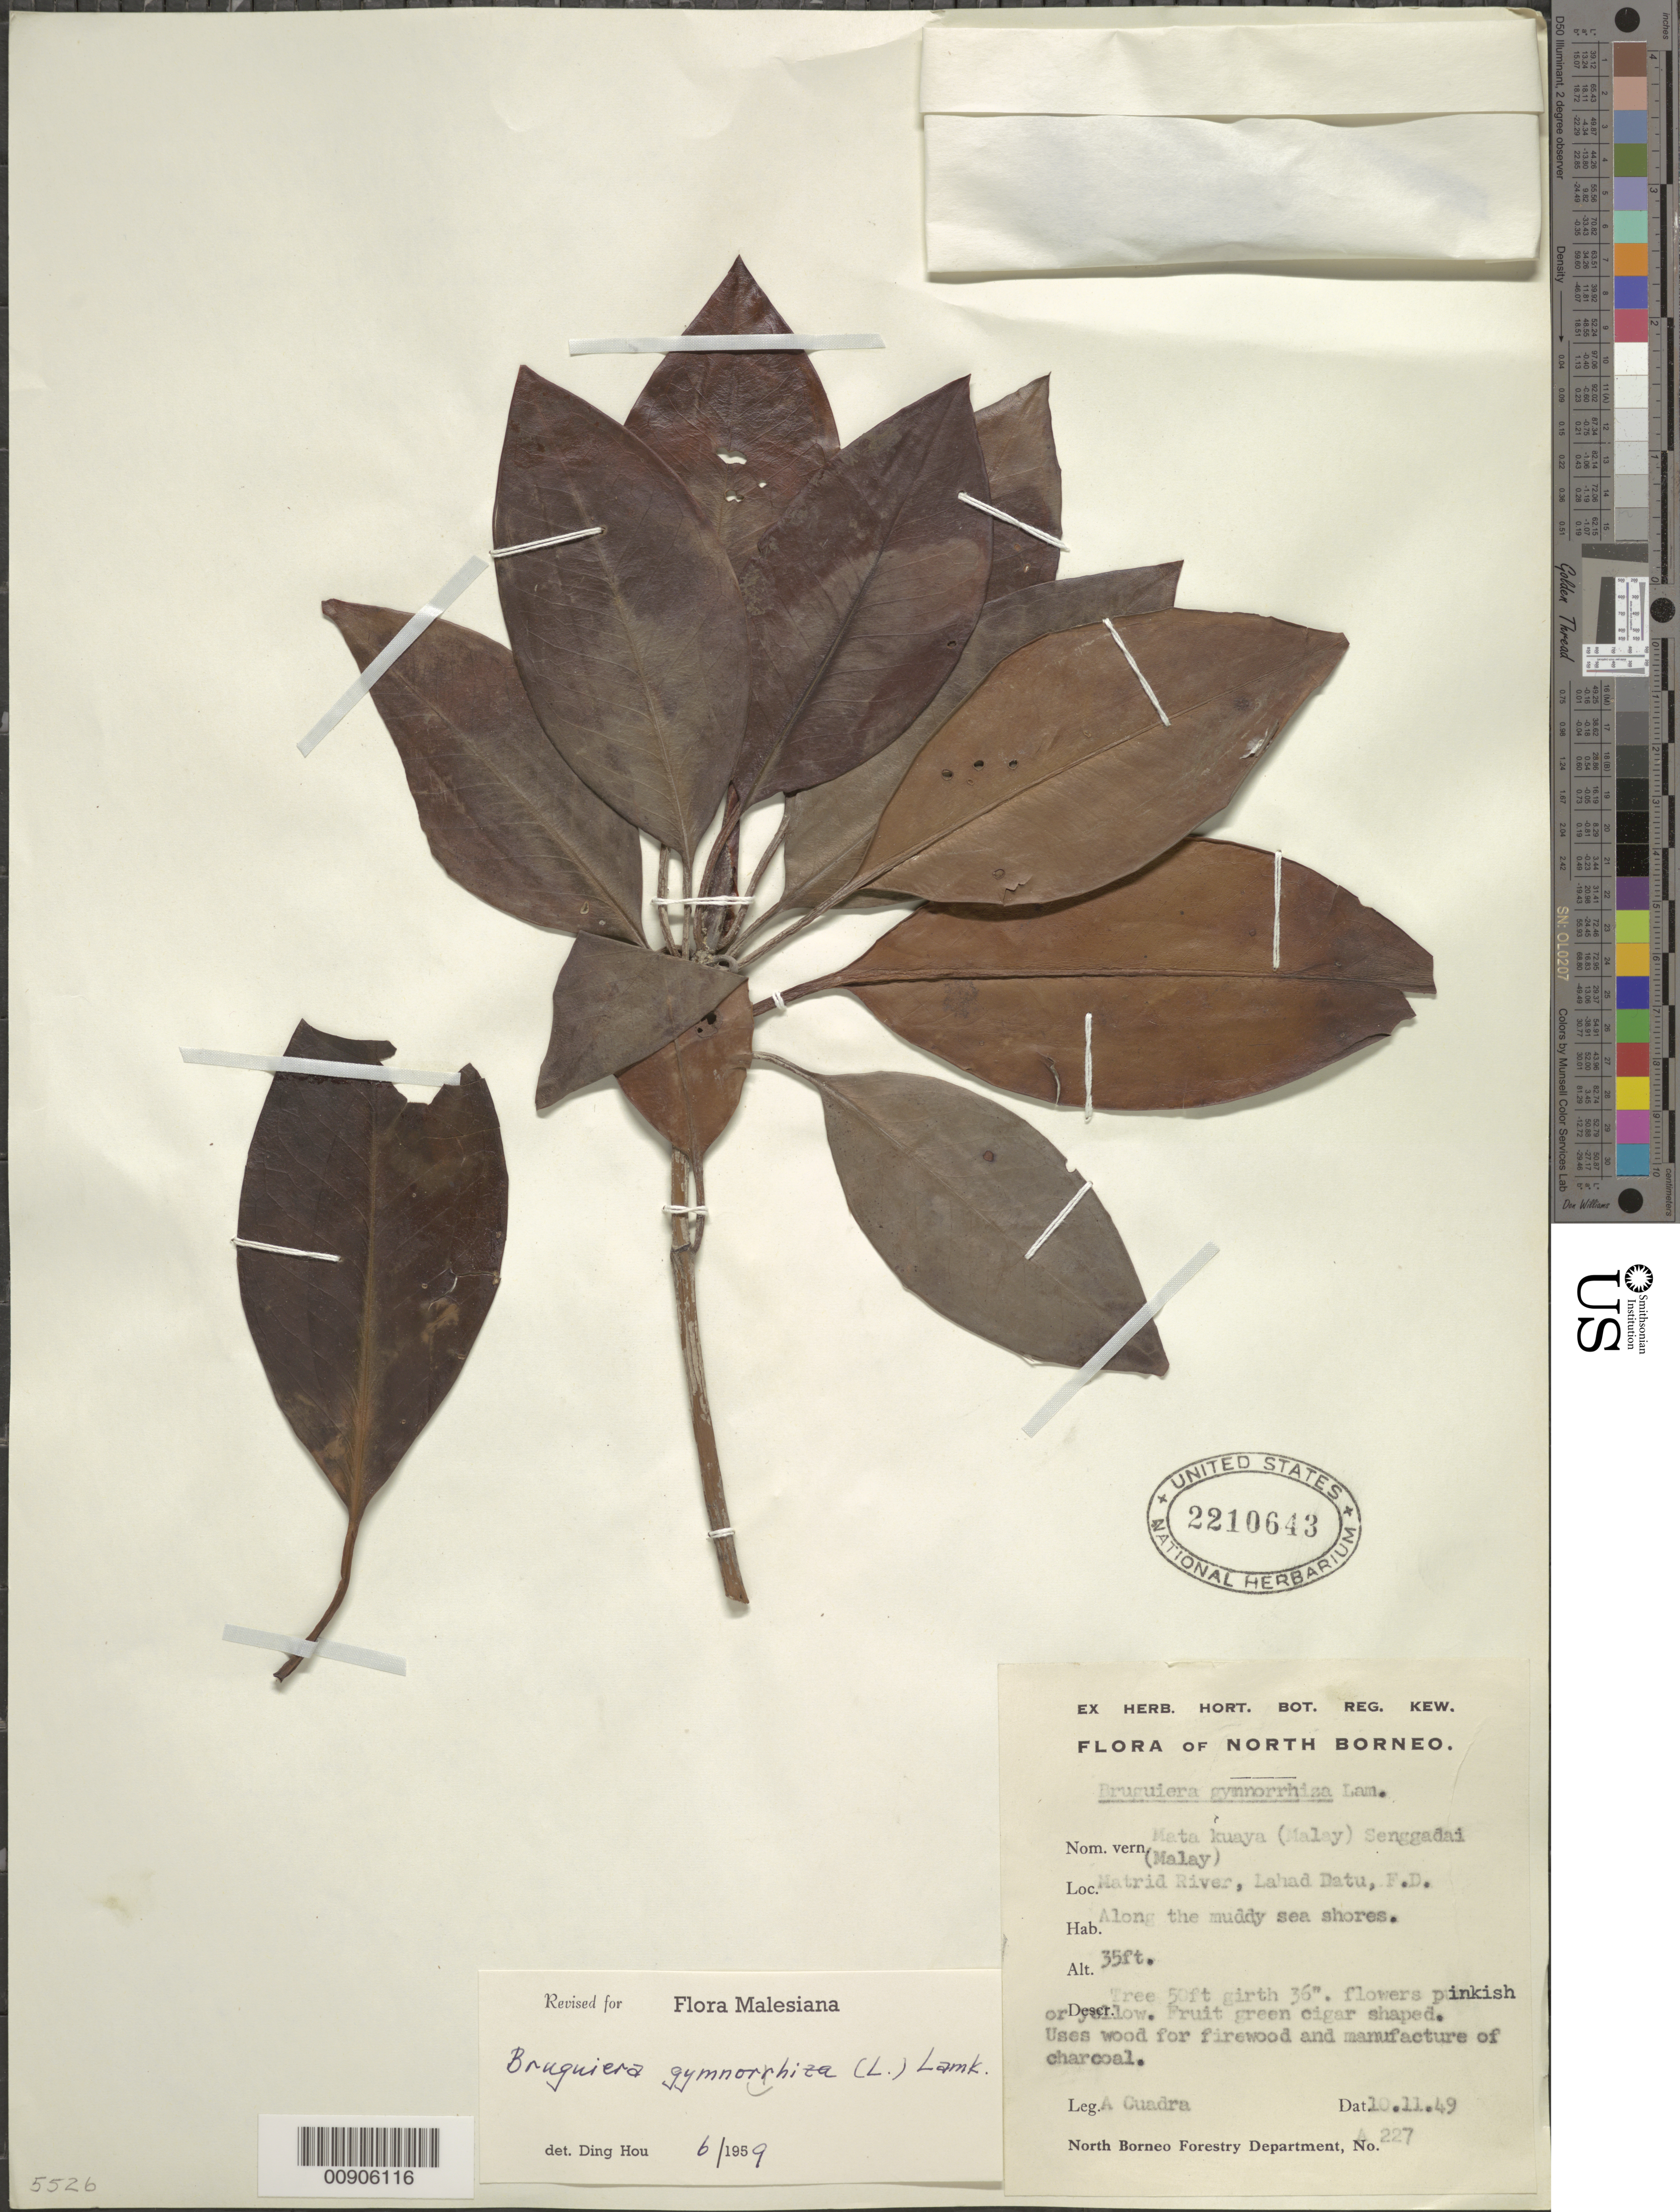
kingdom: Plantae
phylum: Tracheophyta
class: Magnoliopsida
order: Malpighiales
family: Rhizophoraceae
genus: Bruguiera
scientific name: Bruguiera gymnorhiza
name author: (L.) Savigny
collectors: A. Cuadra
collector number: A 227-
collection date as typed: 11 Oct 1949 or 10 Nov 1949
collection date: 1949-10-11 or 1949-11-10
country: Indonesia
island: Borneo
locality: Matrid River; Lahad Datu, F.D.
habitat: Along the muddy sea shores.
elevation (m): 11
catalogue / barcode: US 2210643